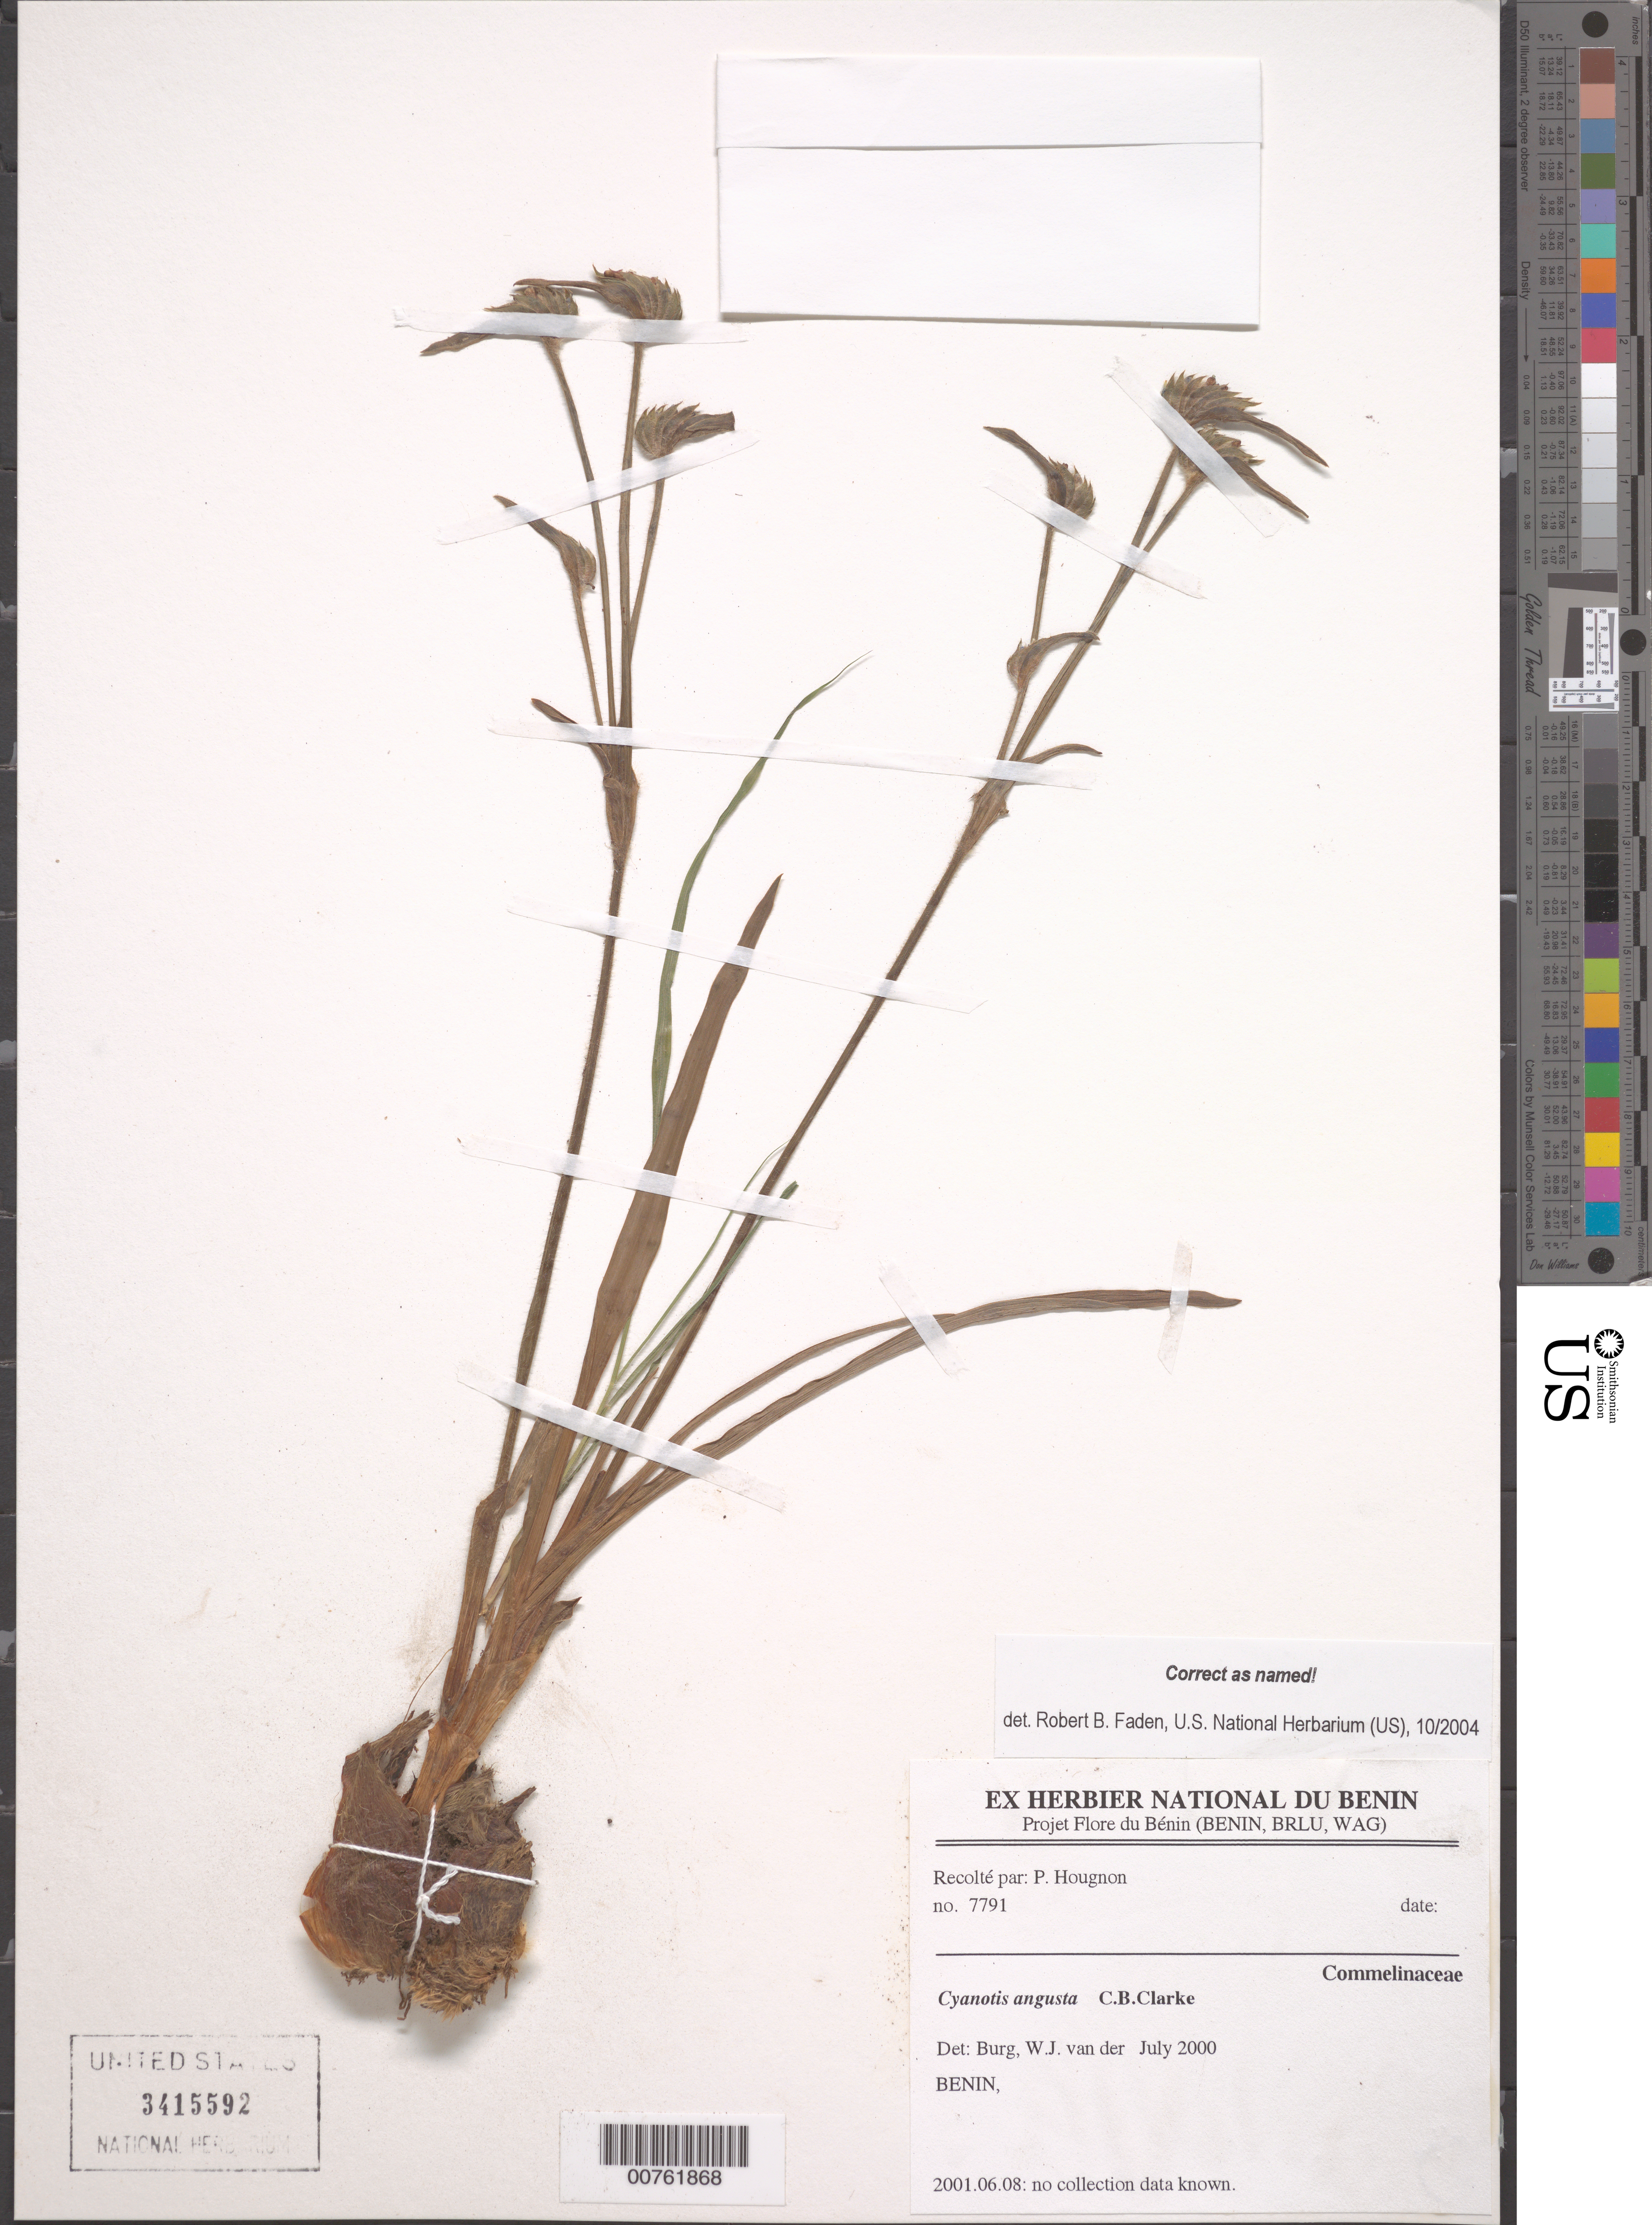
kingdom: Plantae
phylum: Tracheophyta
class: Liliopsida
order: Commelinales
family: Commelinaceae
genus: Cyanotis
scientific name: Cyanotis angusta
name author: C.B. Clarke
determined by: Faden, Robert B., (US), Smithsonian Institution - National Museum of Natural History (UNITED STATES)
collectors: P. Hougnon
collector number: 7791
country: Benin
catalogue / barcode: US 3415592